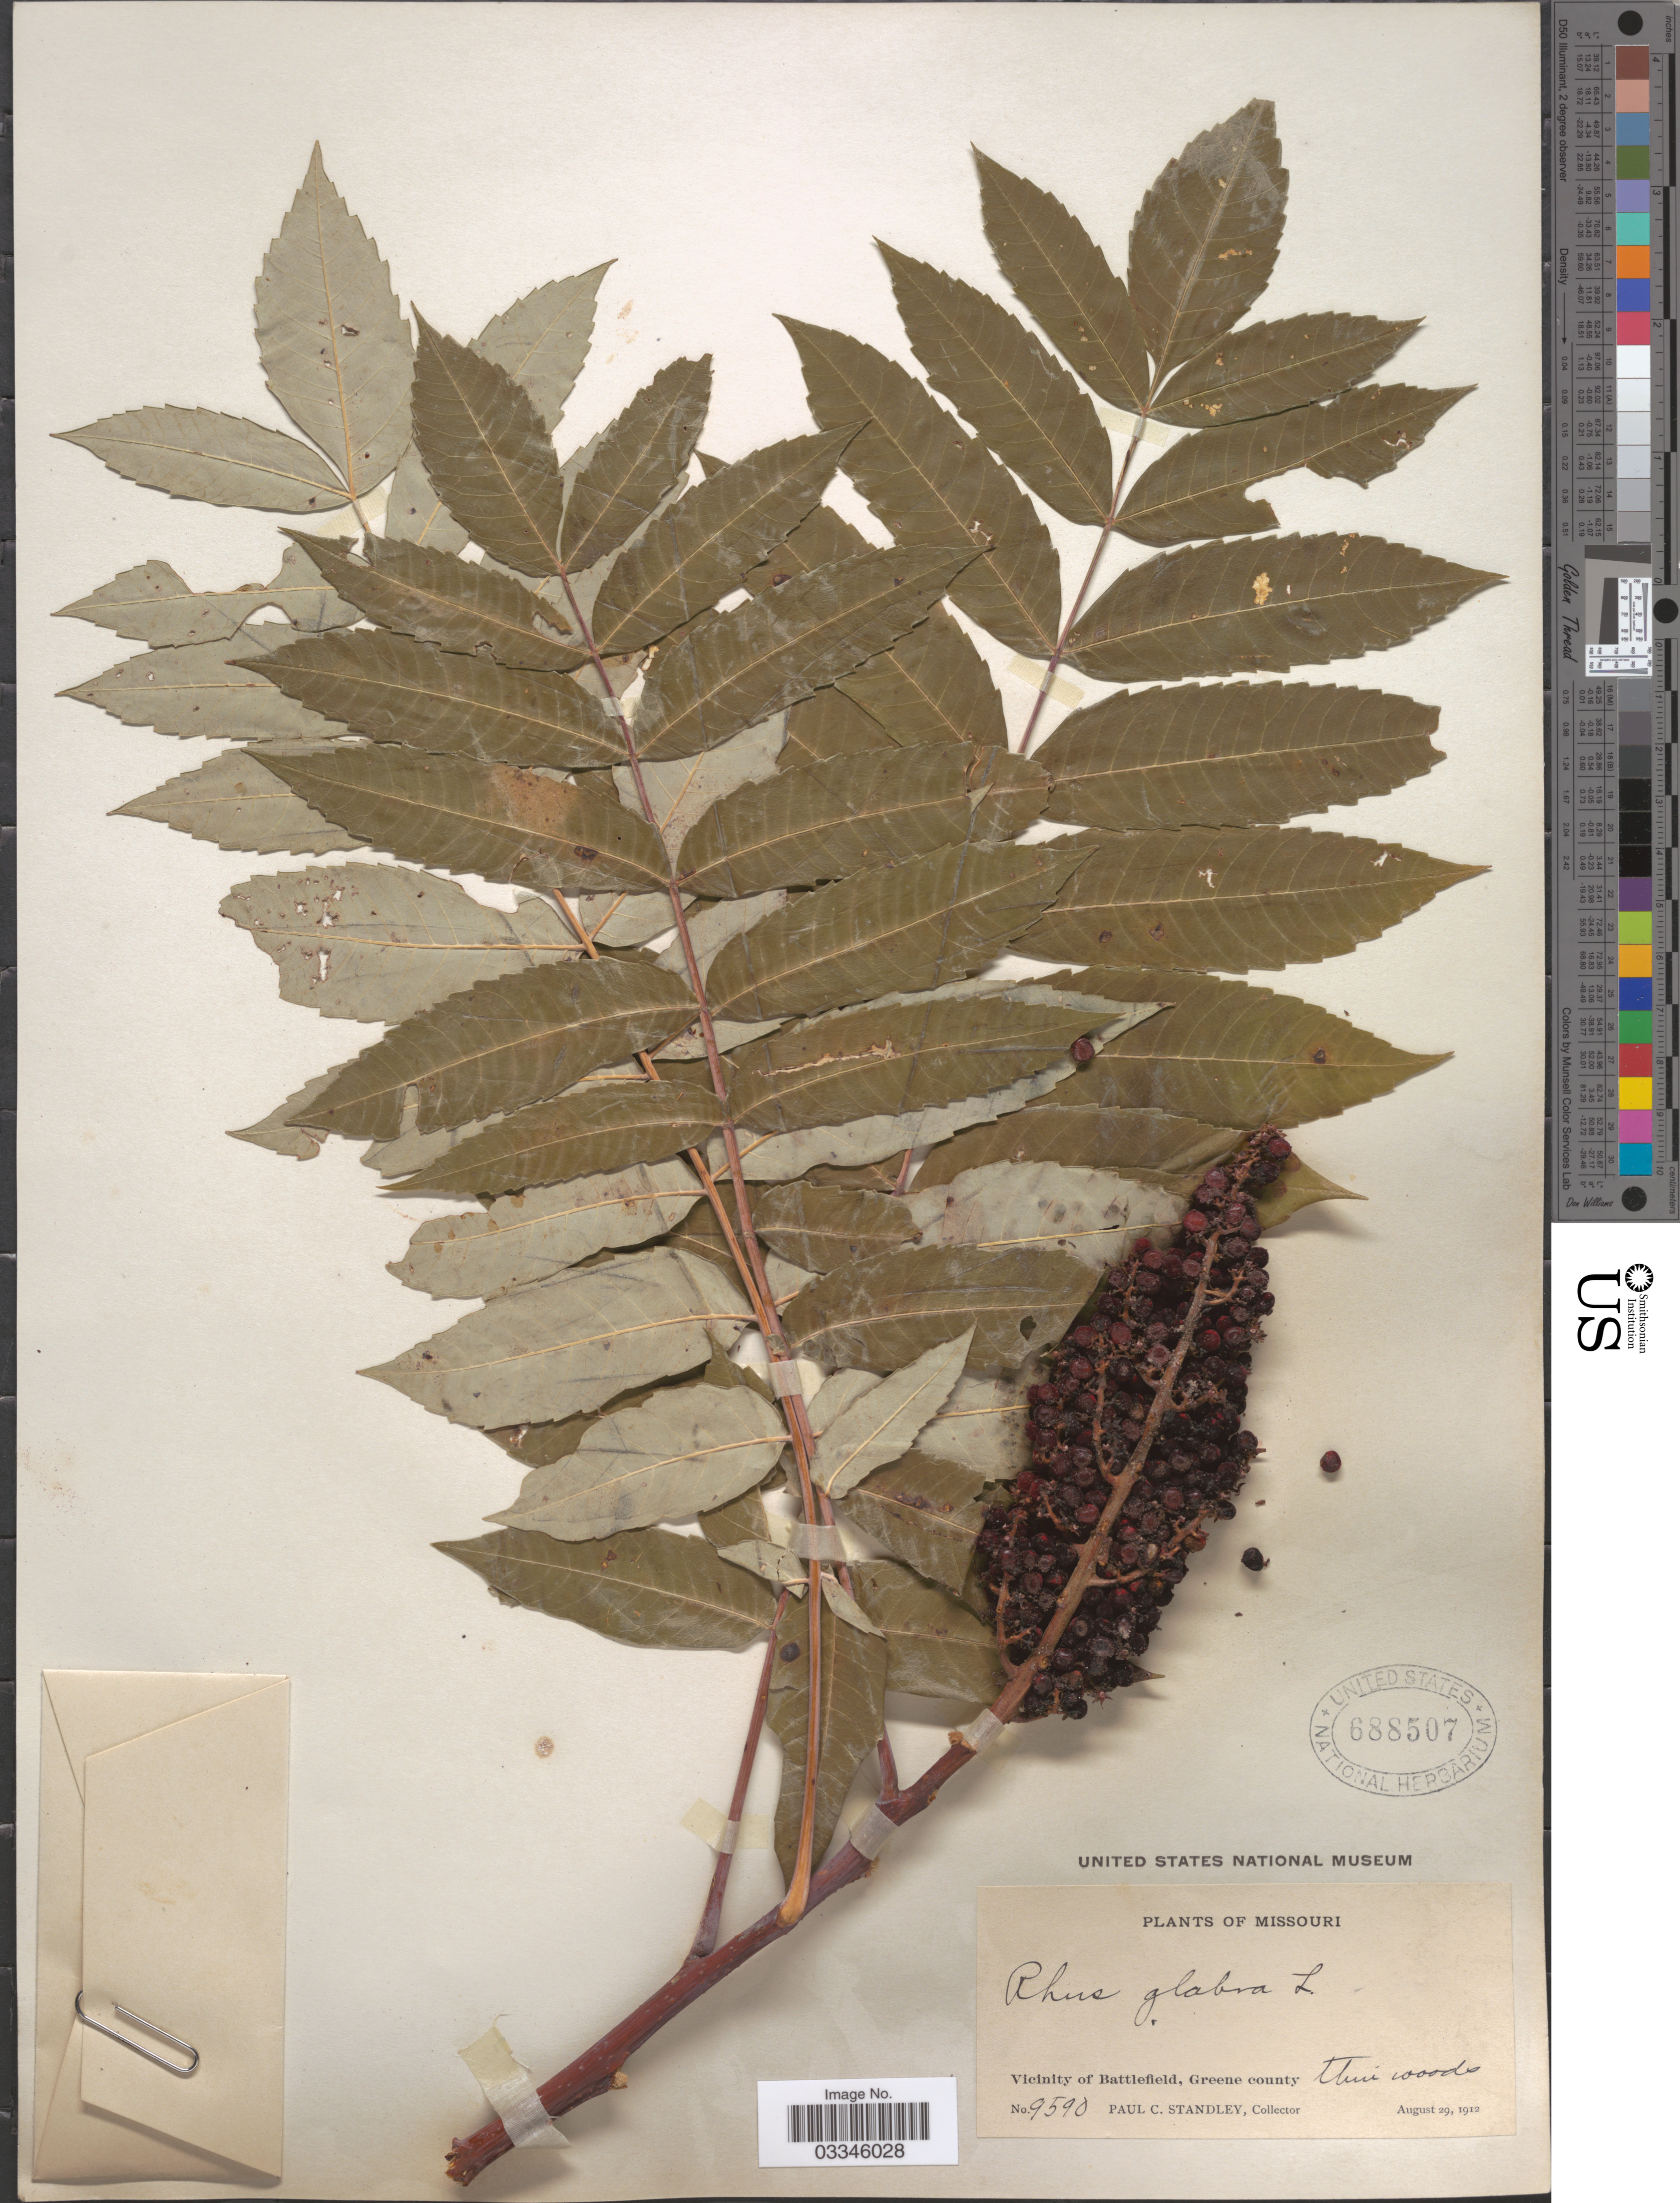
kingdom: Plantae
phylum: Tracheophyta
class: Magnoliopsida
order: Sapindales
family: Anacardiaceae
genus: Rhus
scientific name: Rhus glabra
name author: L.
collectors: P. C. Standley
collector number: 9590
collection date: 1912-08-29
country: United States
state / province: Missouri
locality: Vicinity of Battlefield, Greene County.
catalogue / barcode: US 688507